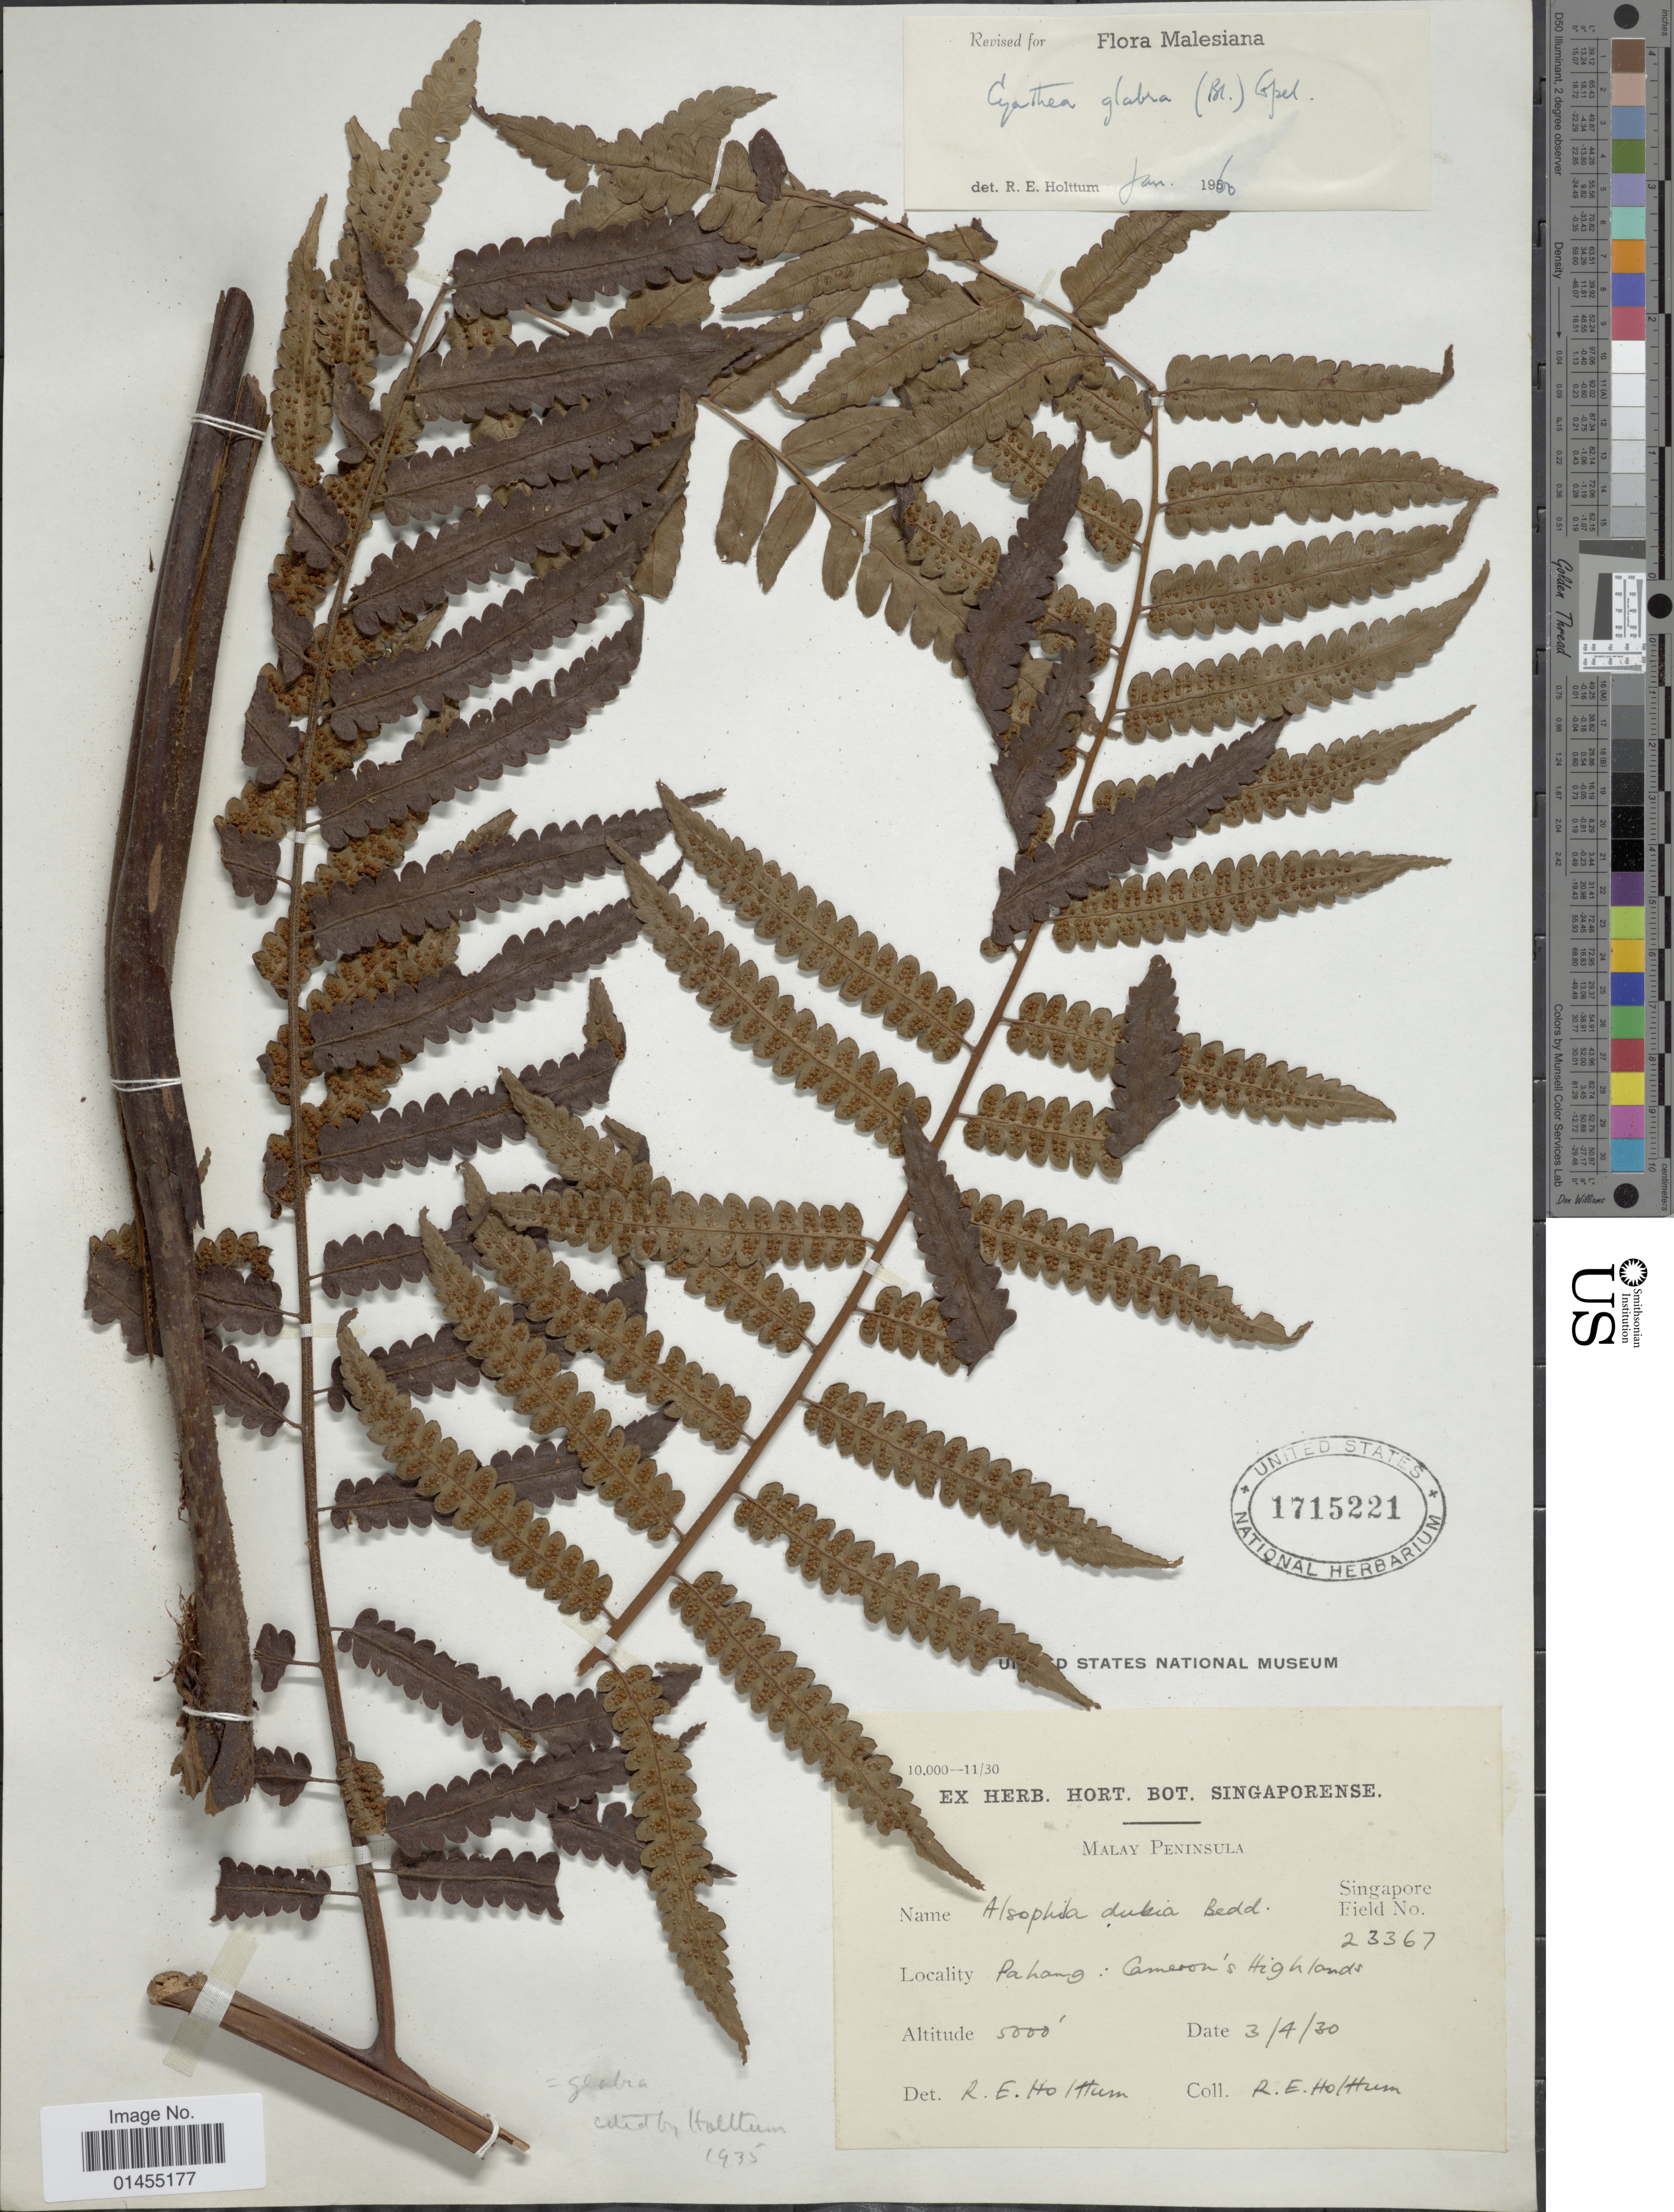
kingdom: Plantae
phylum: Tracheophyta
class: Polypodiopsida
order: Cyatheales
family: Cyatheaceae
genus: Alsophila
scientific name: Alsophila glabra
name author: (Blume) Hook.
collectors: R. E. Holttum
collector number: Singapore Field 23367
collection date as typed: Transcribed d/m/y: 3/4/30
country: Malaysia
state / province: Pahang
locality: Malay Peninsula, Pahang, Cameron's Highlands.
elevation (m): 1524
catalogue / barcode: US 1715221